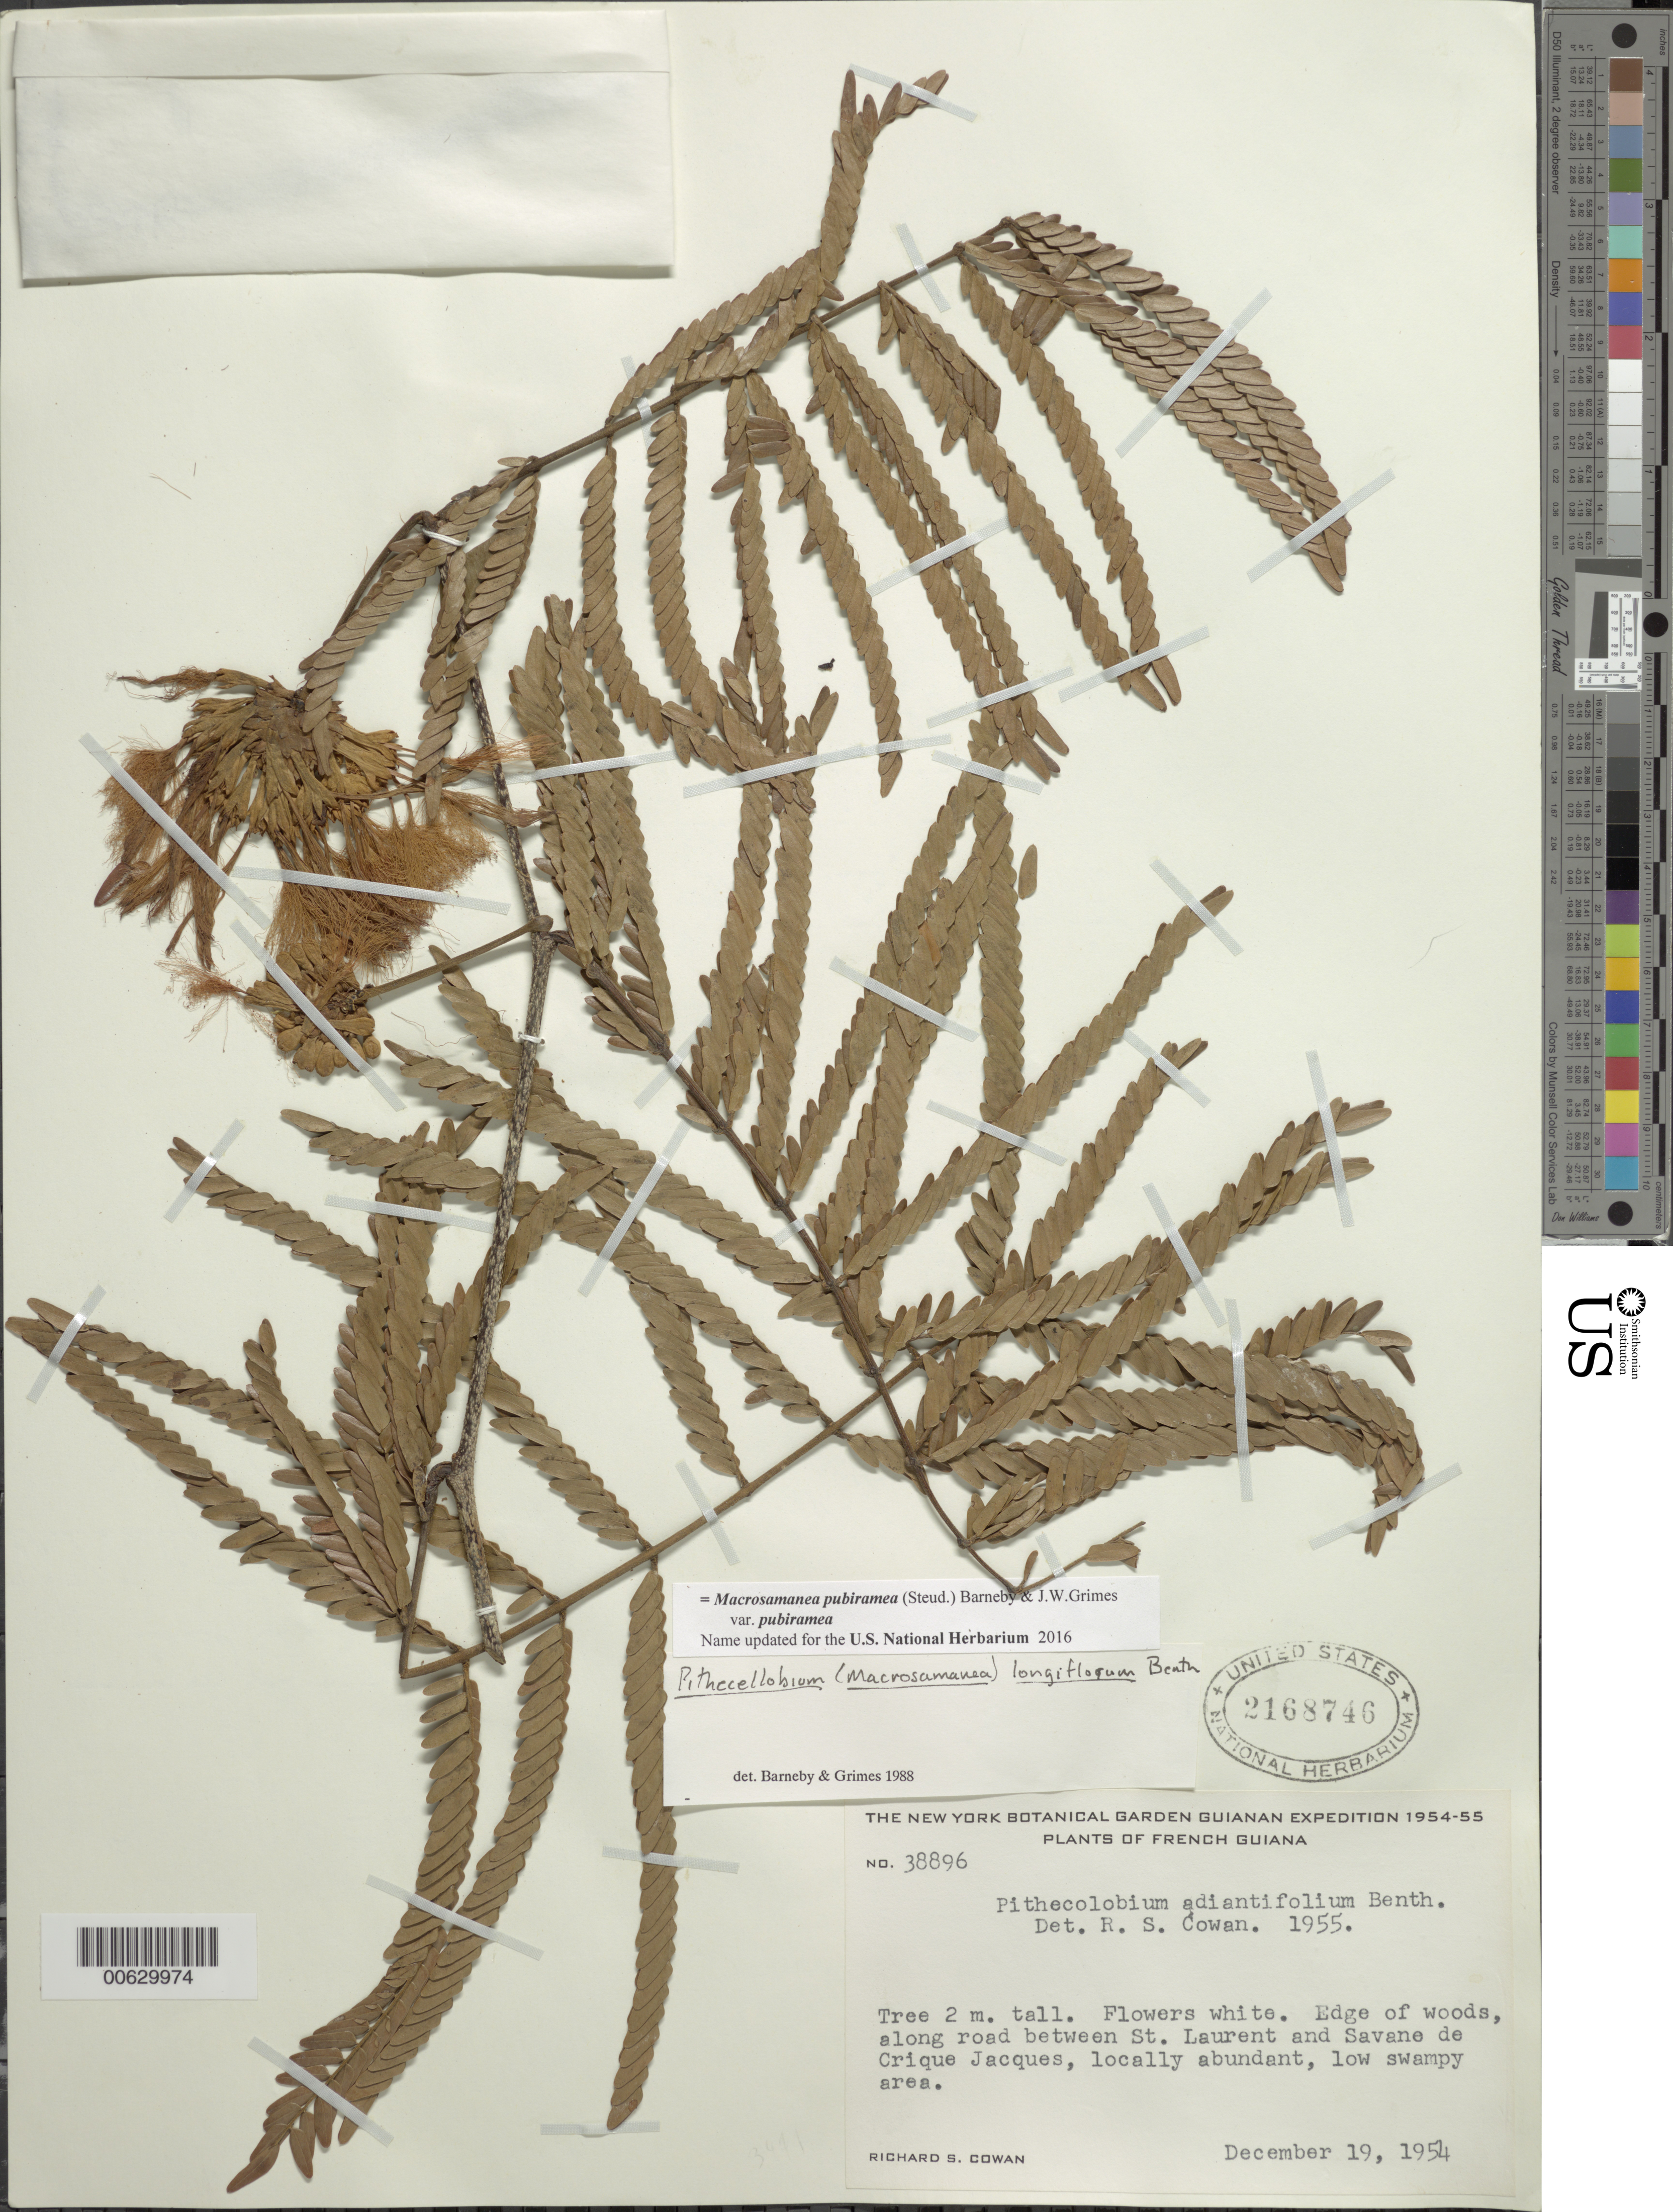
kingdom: Plantae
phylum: Tracheophyta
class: Magnoliopsida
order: Fabales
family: Fabaceae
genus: Macrosamanea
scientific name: Macrosamanea pubiramea var. pubiramea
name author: (Steud.) Barneby & J.W. Grimes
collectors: R. S. Cowan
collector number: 38896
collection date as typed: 19-Dec-54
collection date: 1954-12-19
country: French Guiana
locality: Crique Jacques, near St. Laurent, 10 km W of Mana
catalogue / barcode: US 2168746